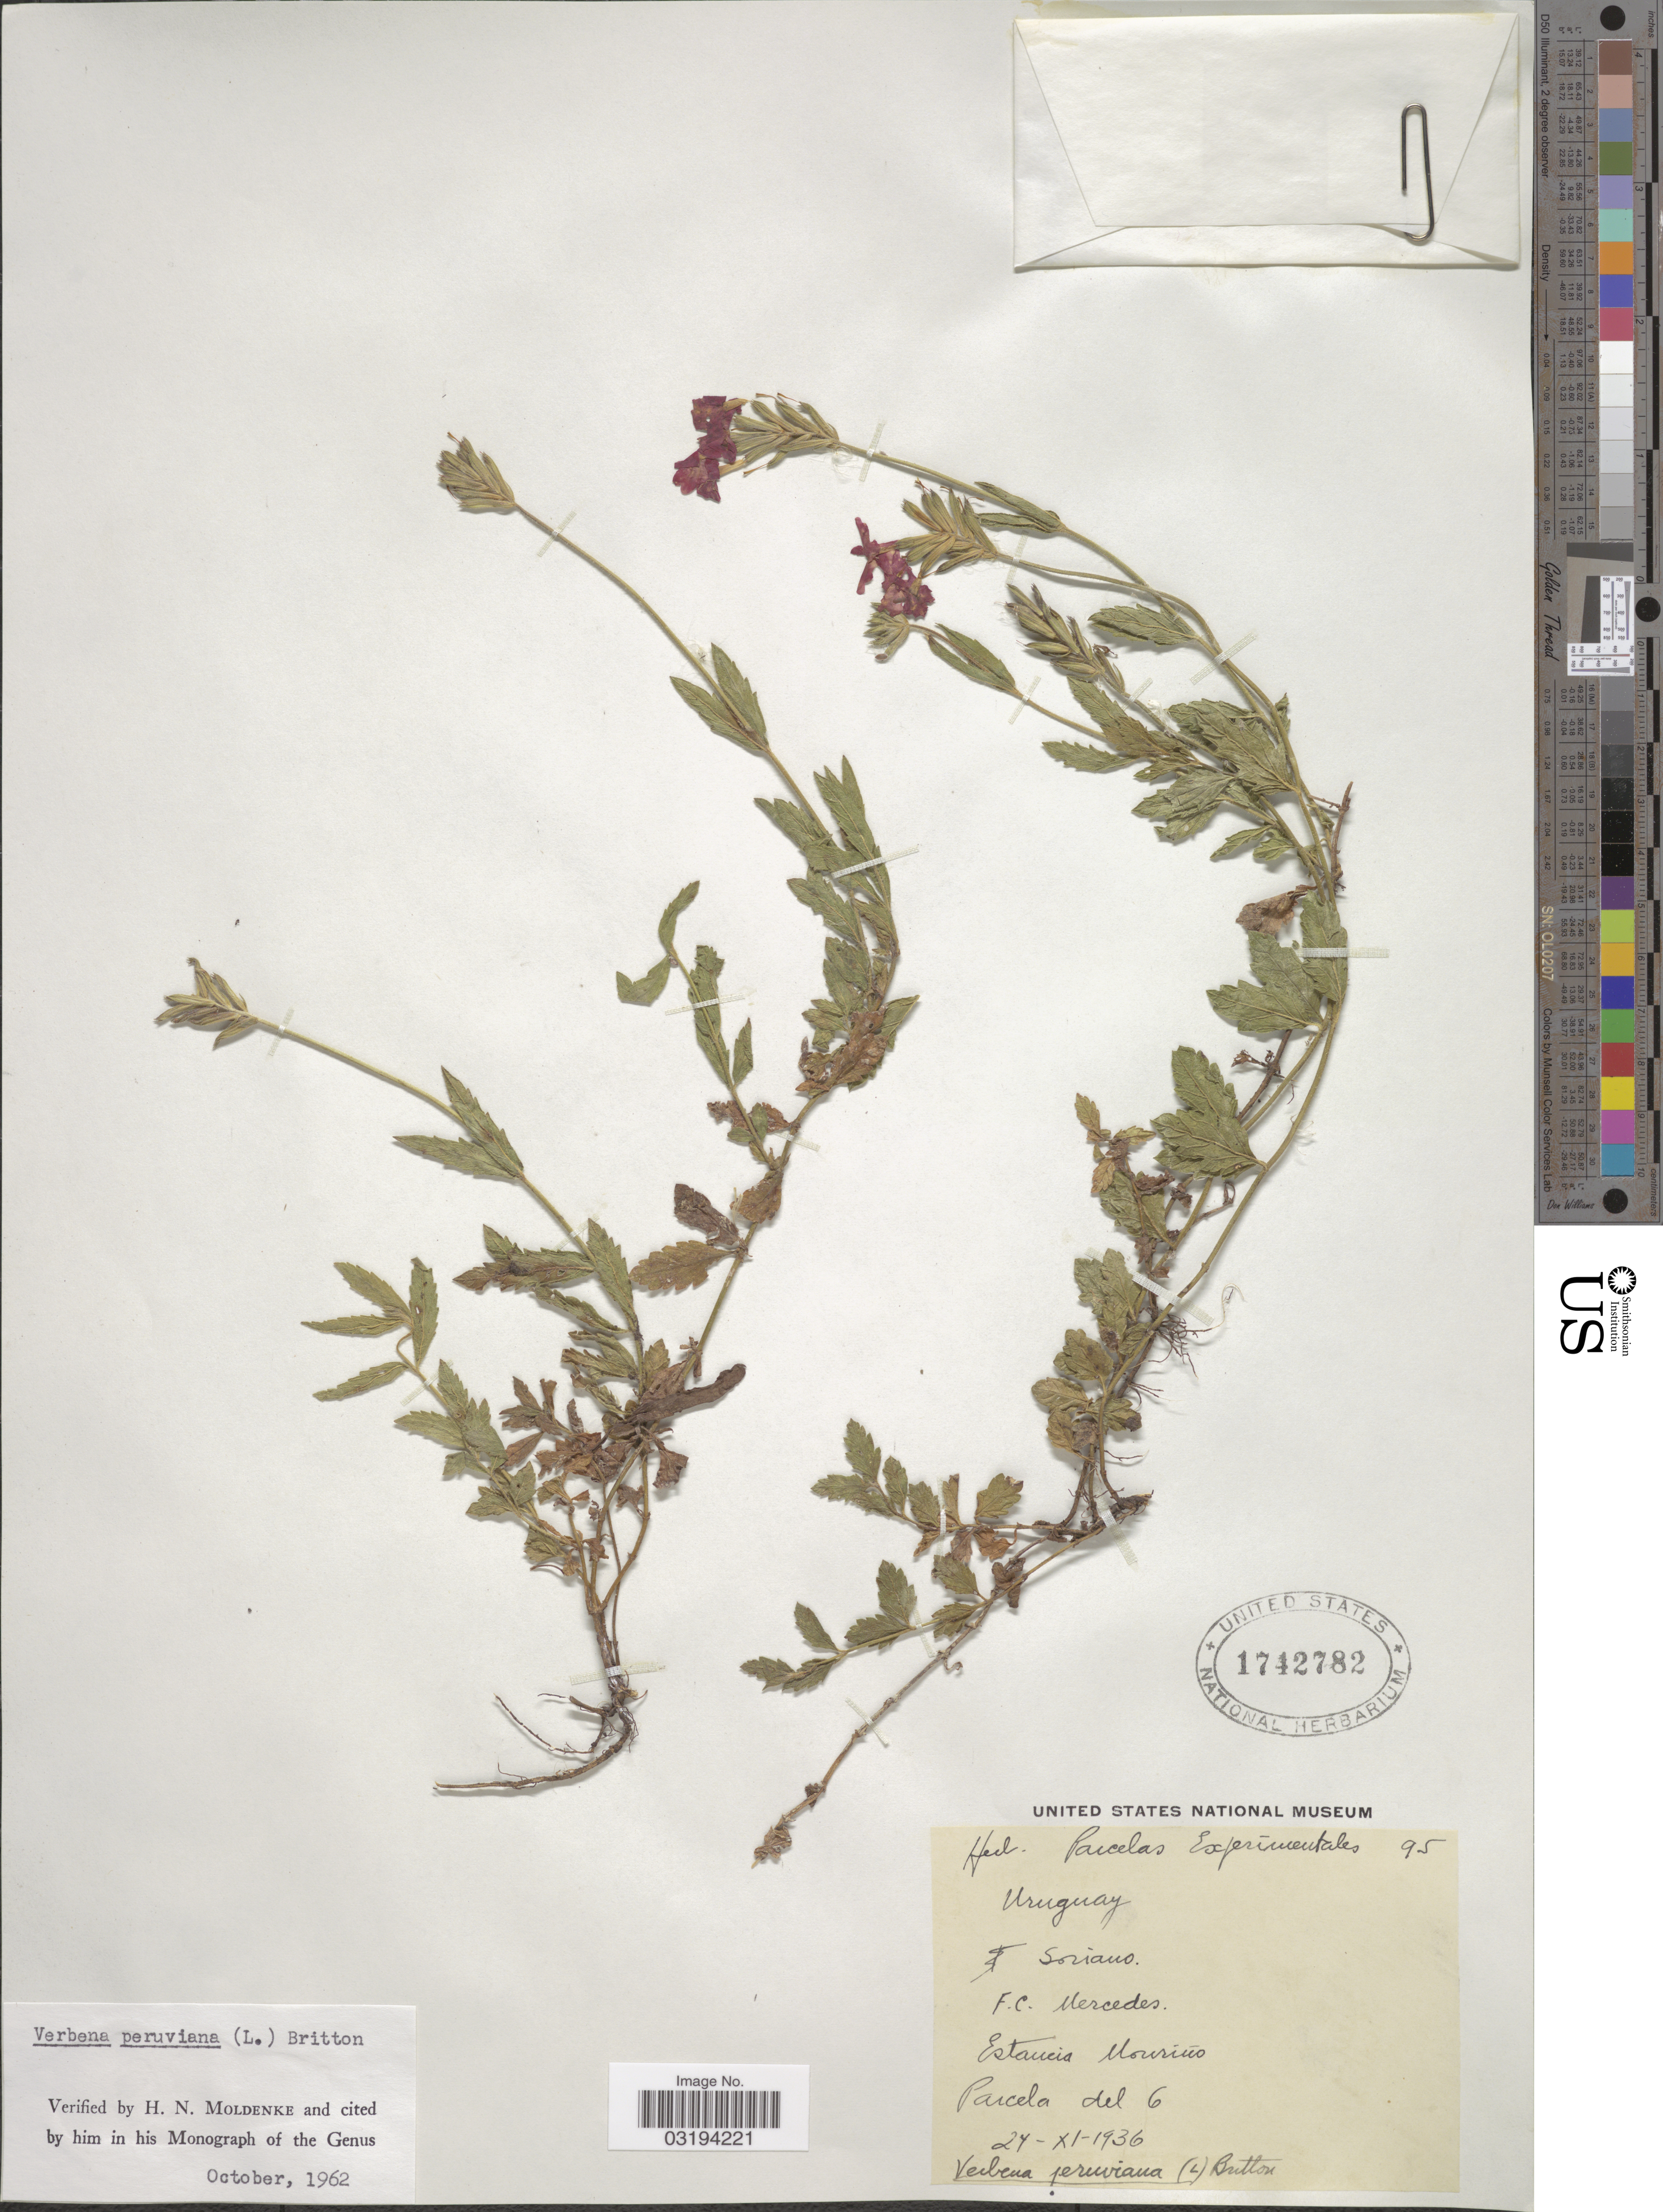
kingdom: Plantae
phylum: Tracheophyta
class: Magnoliopsida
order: Lamiales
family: Verbenaceae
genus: Verbena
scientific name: Verbena peruviana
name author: (L.) Britton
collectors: -. Soriano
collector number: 95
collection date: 1936-11-24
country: Uruguay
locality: F.C. Mercedes. Estancia Mouriño. Parcela del 6.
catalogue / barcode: US 1742782